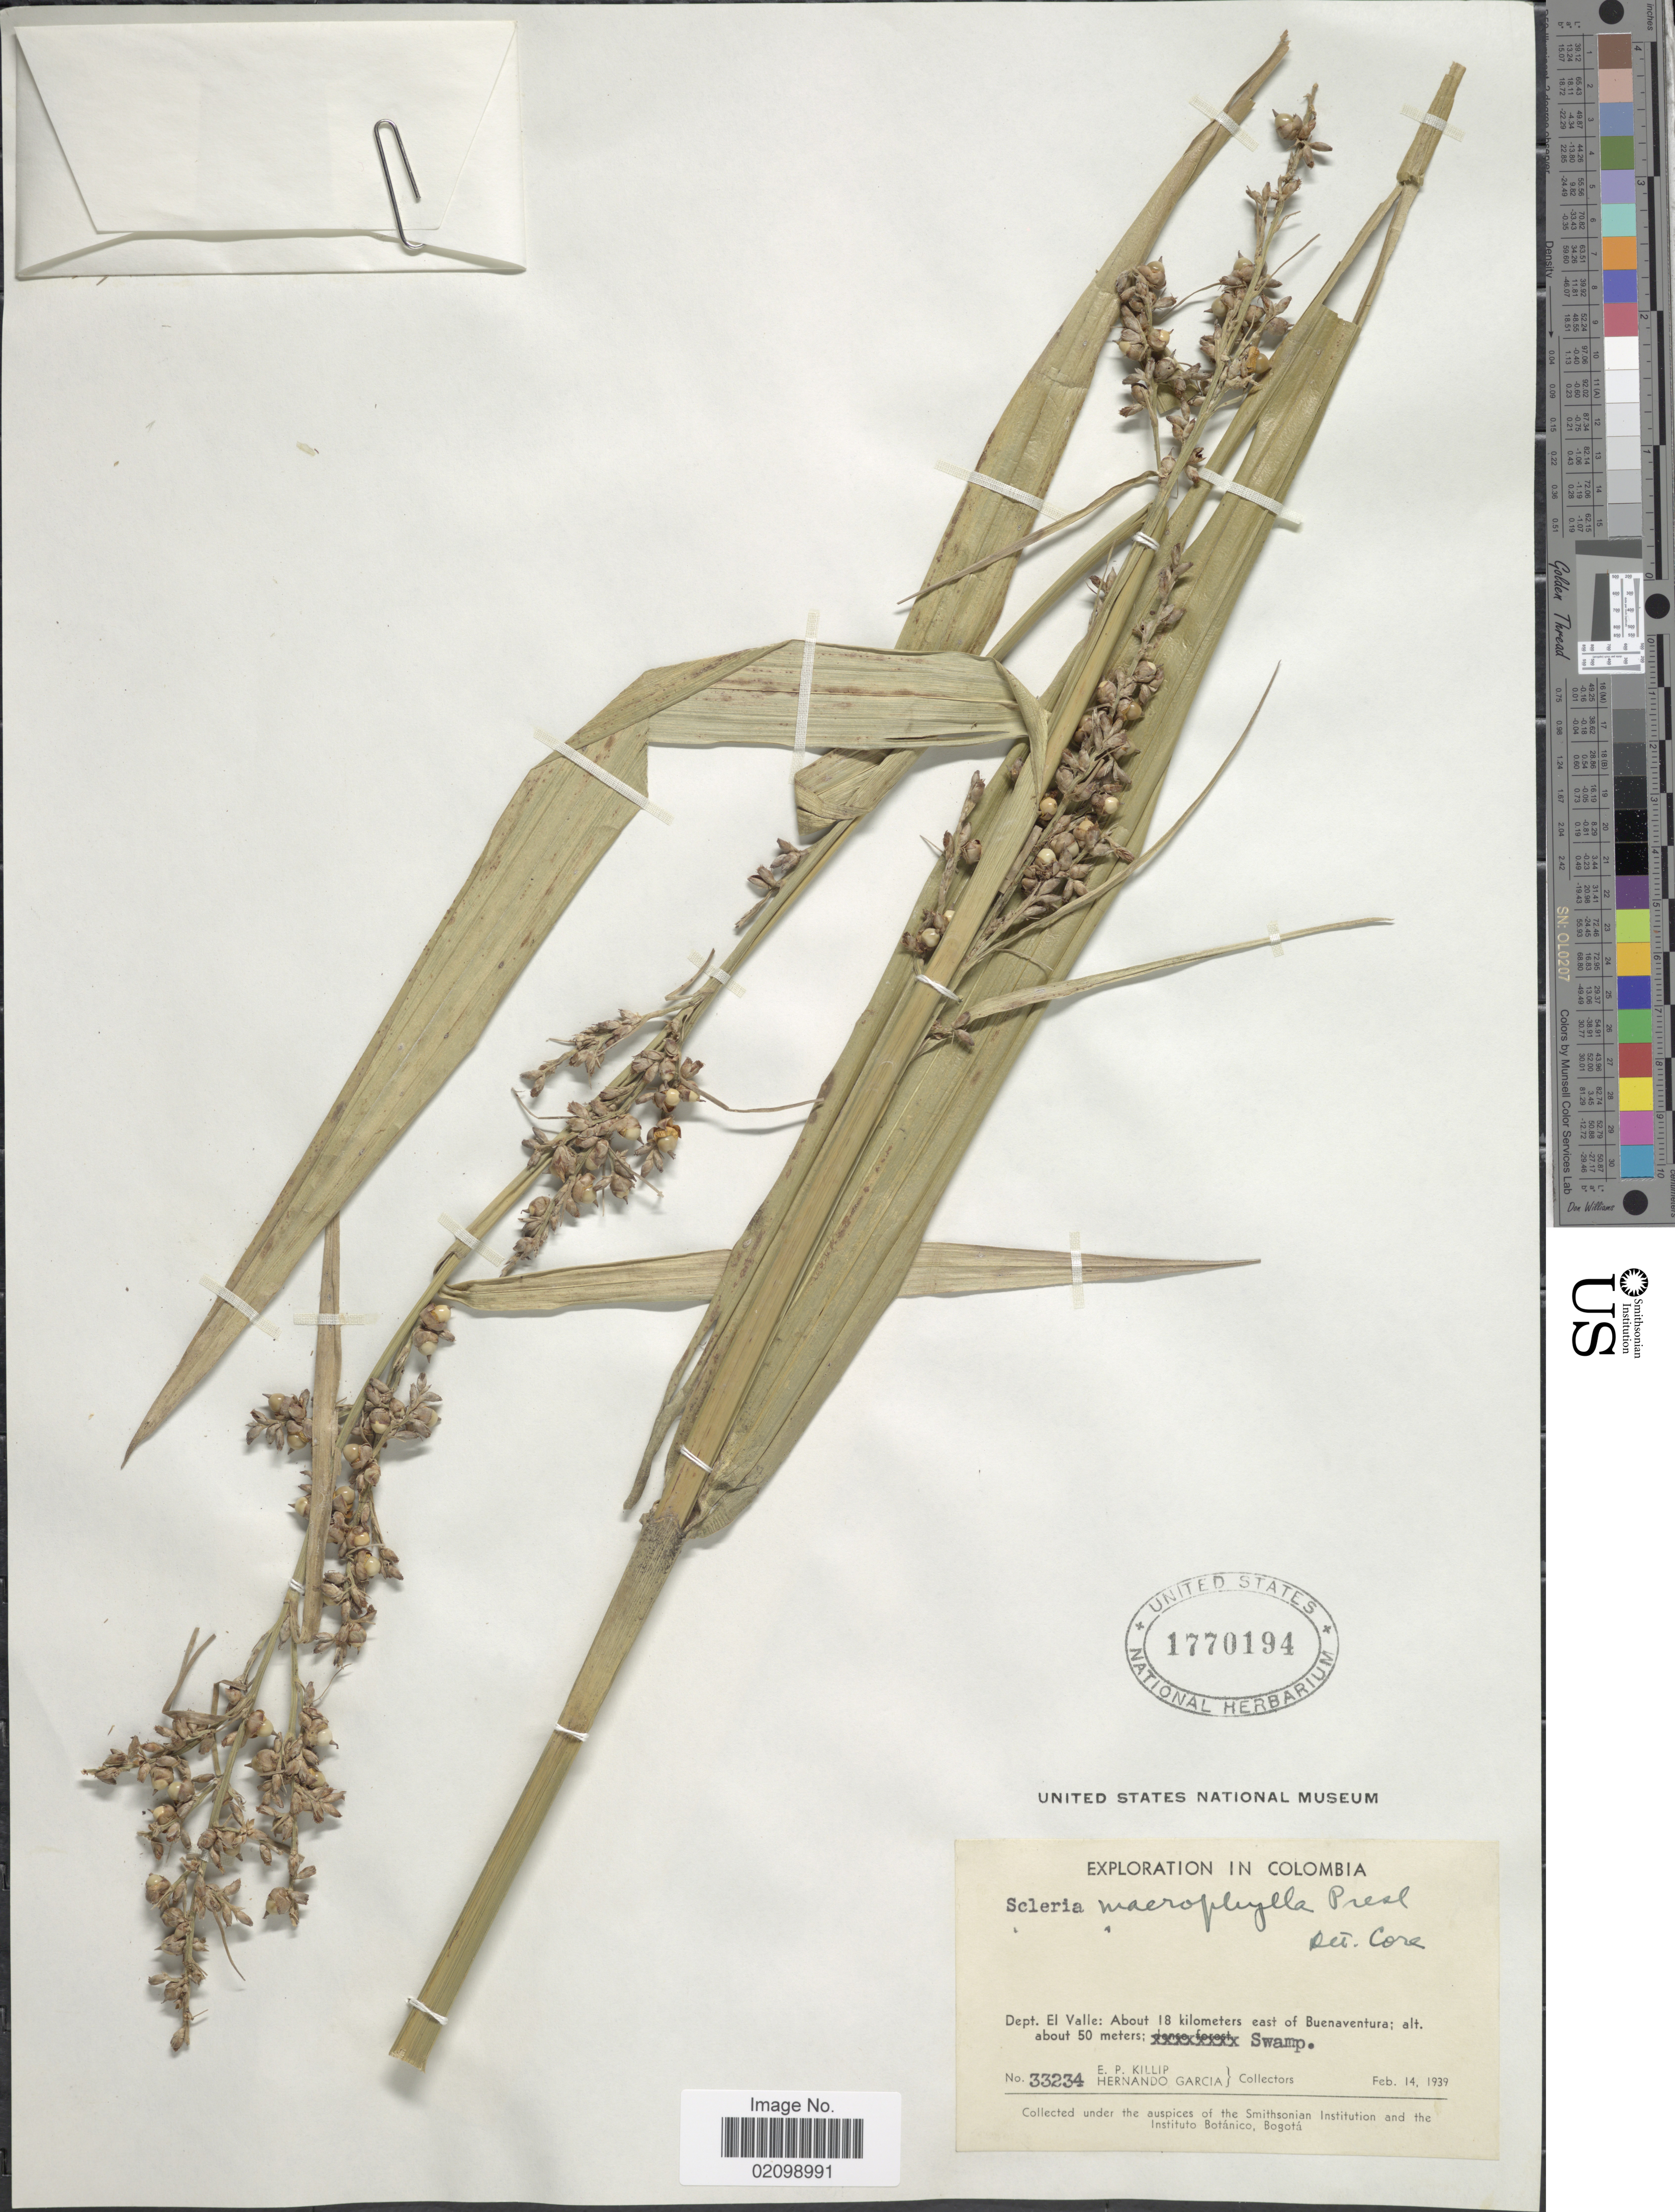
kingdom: Plantae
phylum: Tracheophyta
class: Liliopsida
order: Poales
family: Cyperaceae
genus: Scleria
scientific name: Scleria macrophylla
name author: J. Presl & C. Presl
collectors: E. P. Killip & H. Garcia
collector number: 33234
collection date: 1939-02-14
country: Colombia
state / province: Valle del Cauca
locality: Dept. El Valle: About 18 kilometers east of Buenaventura.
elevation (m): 50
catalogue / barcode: US 1770194